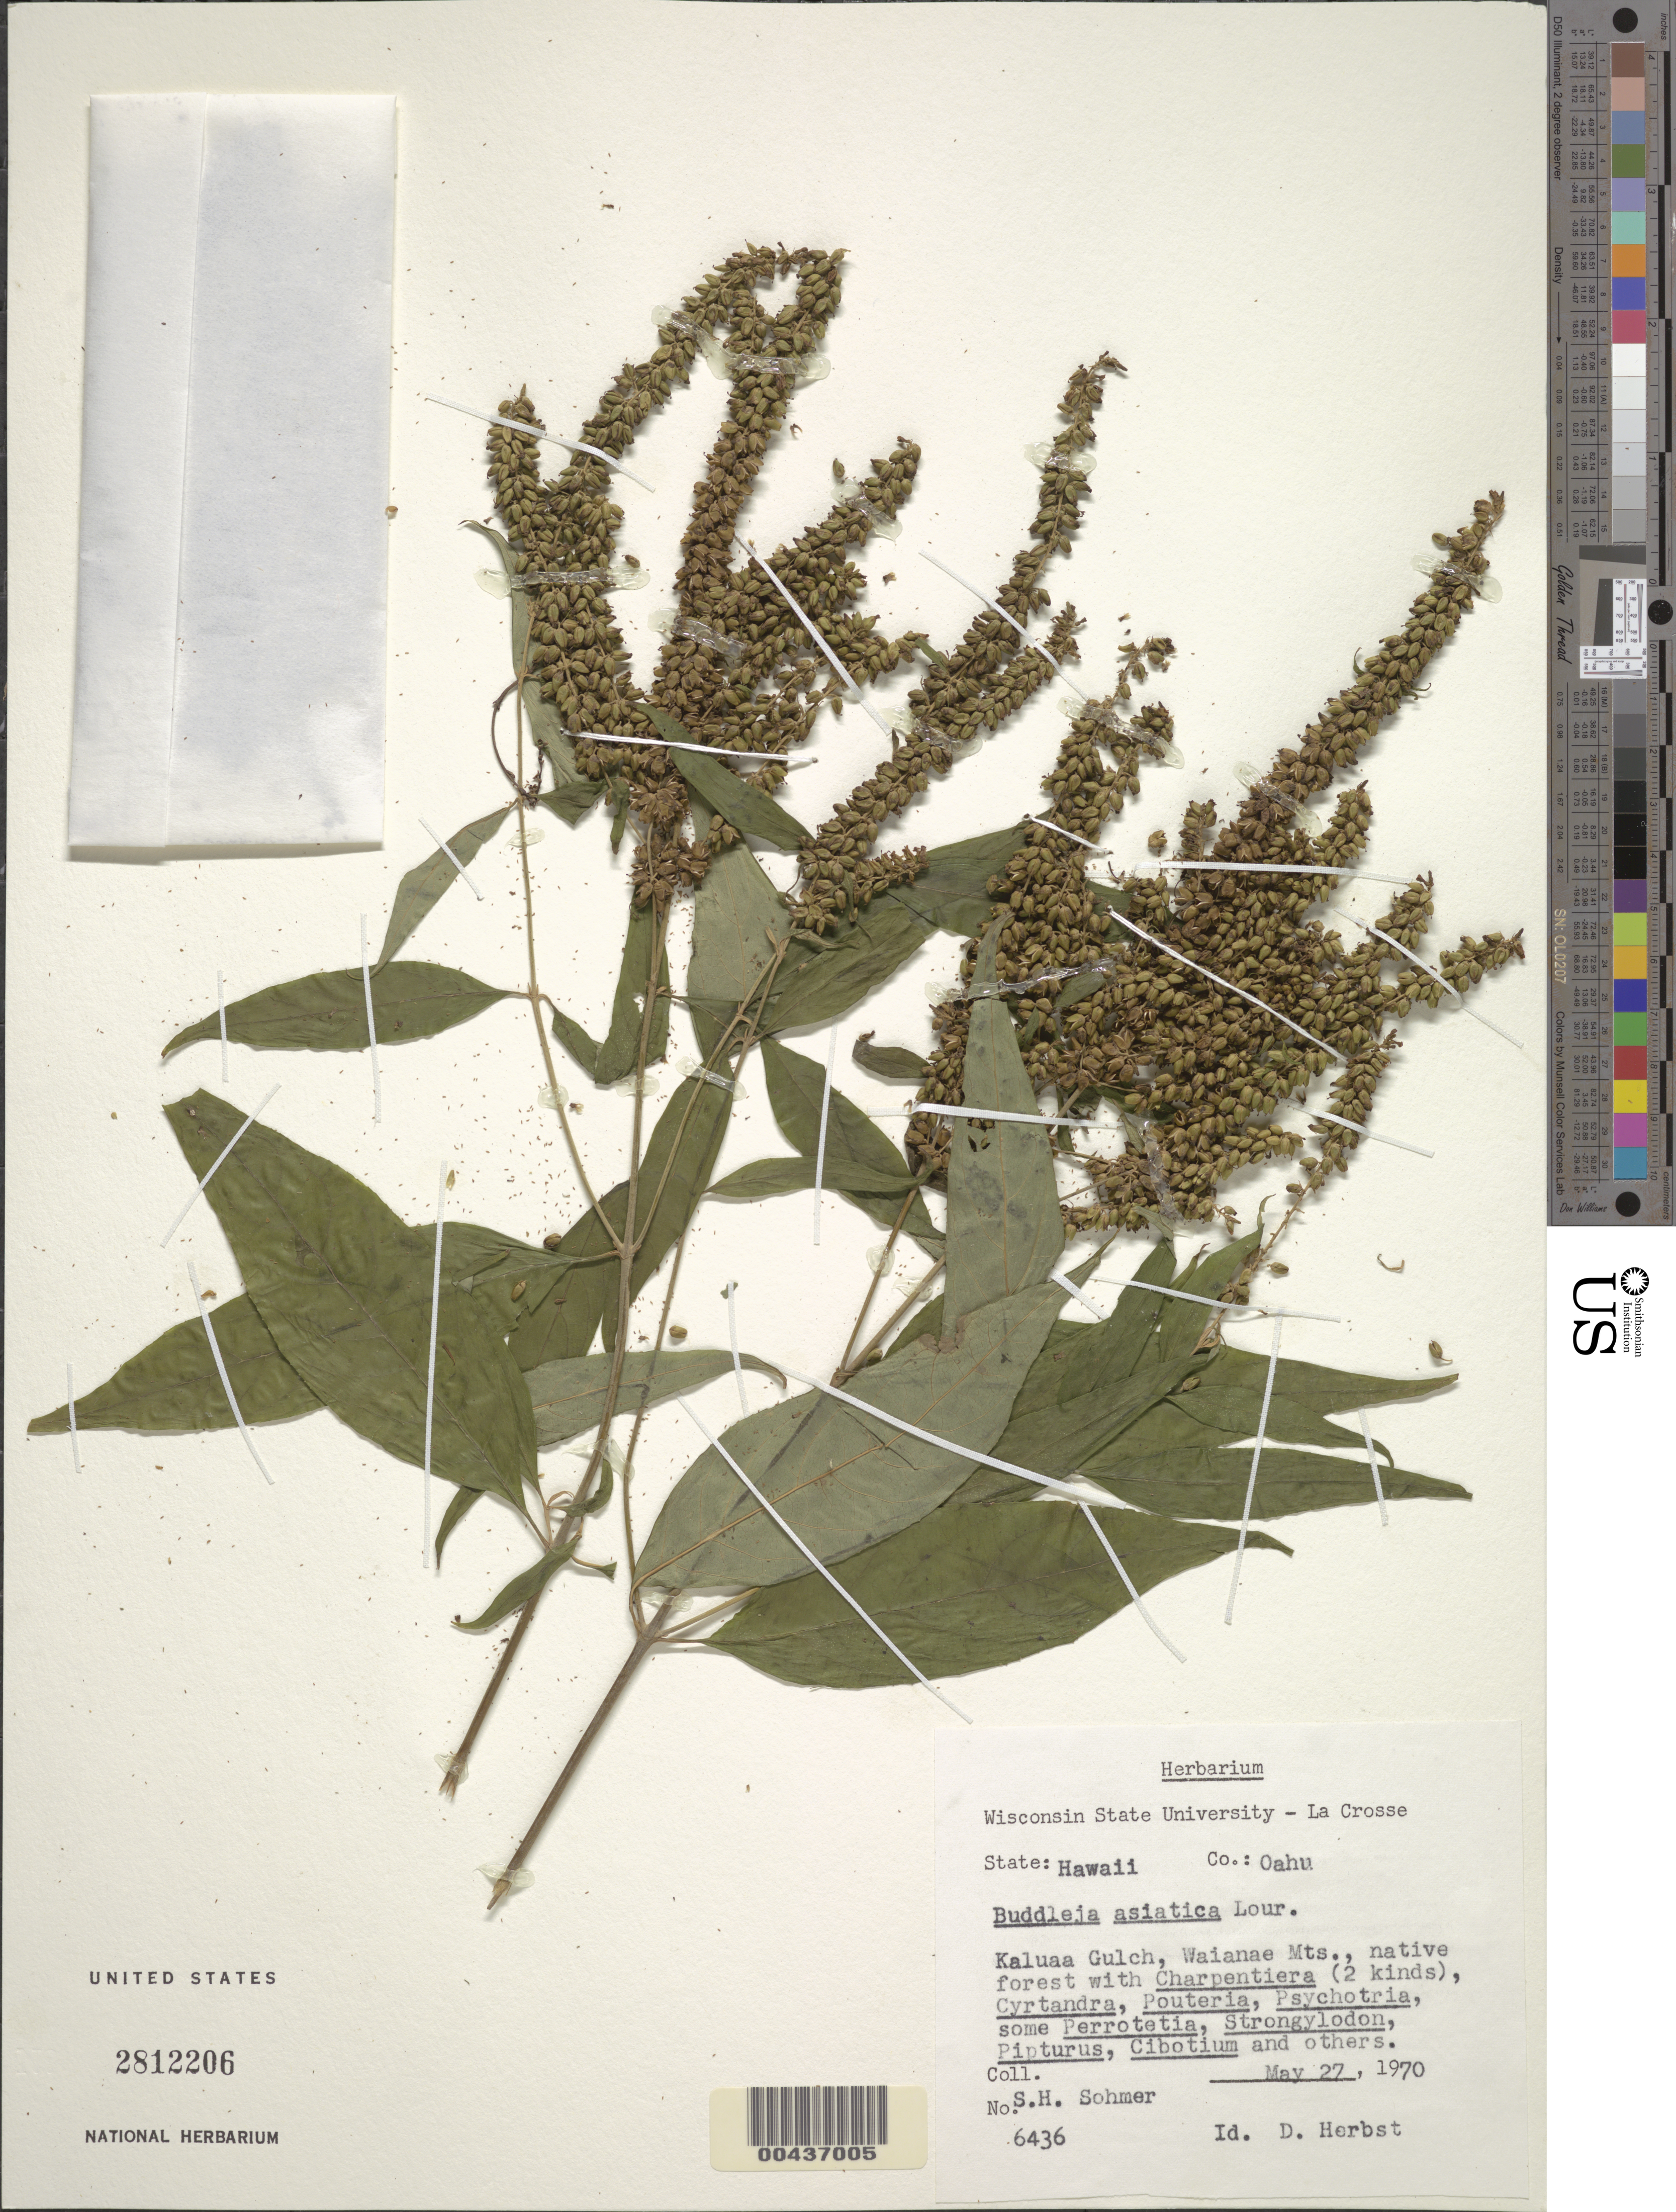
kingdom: Plantae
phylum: Tracheophyta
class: Magnoliopsida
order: Lamiales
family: Scrophulariaceae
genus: Buddleja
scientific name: Buddleja asiatica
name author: Lour.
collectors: S. H. Sohmer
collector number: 6436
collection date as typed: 27 May 1970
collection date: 1970-05-27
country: United States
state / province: Hawaii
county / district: Honolulu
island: Oahu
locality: Kaluaa Gulch, Waianae Mts., Oahu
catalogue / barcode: US 2812206